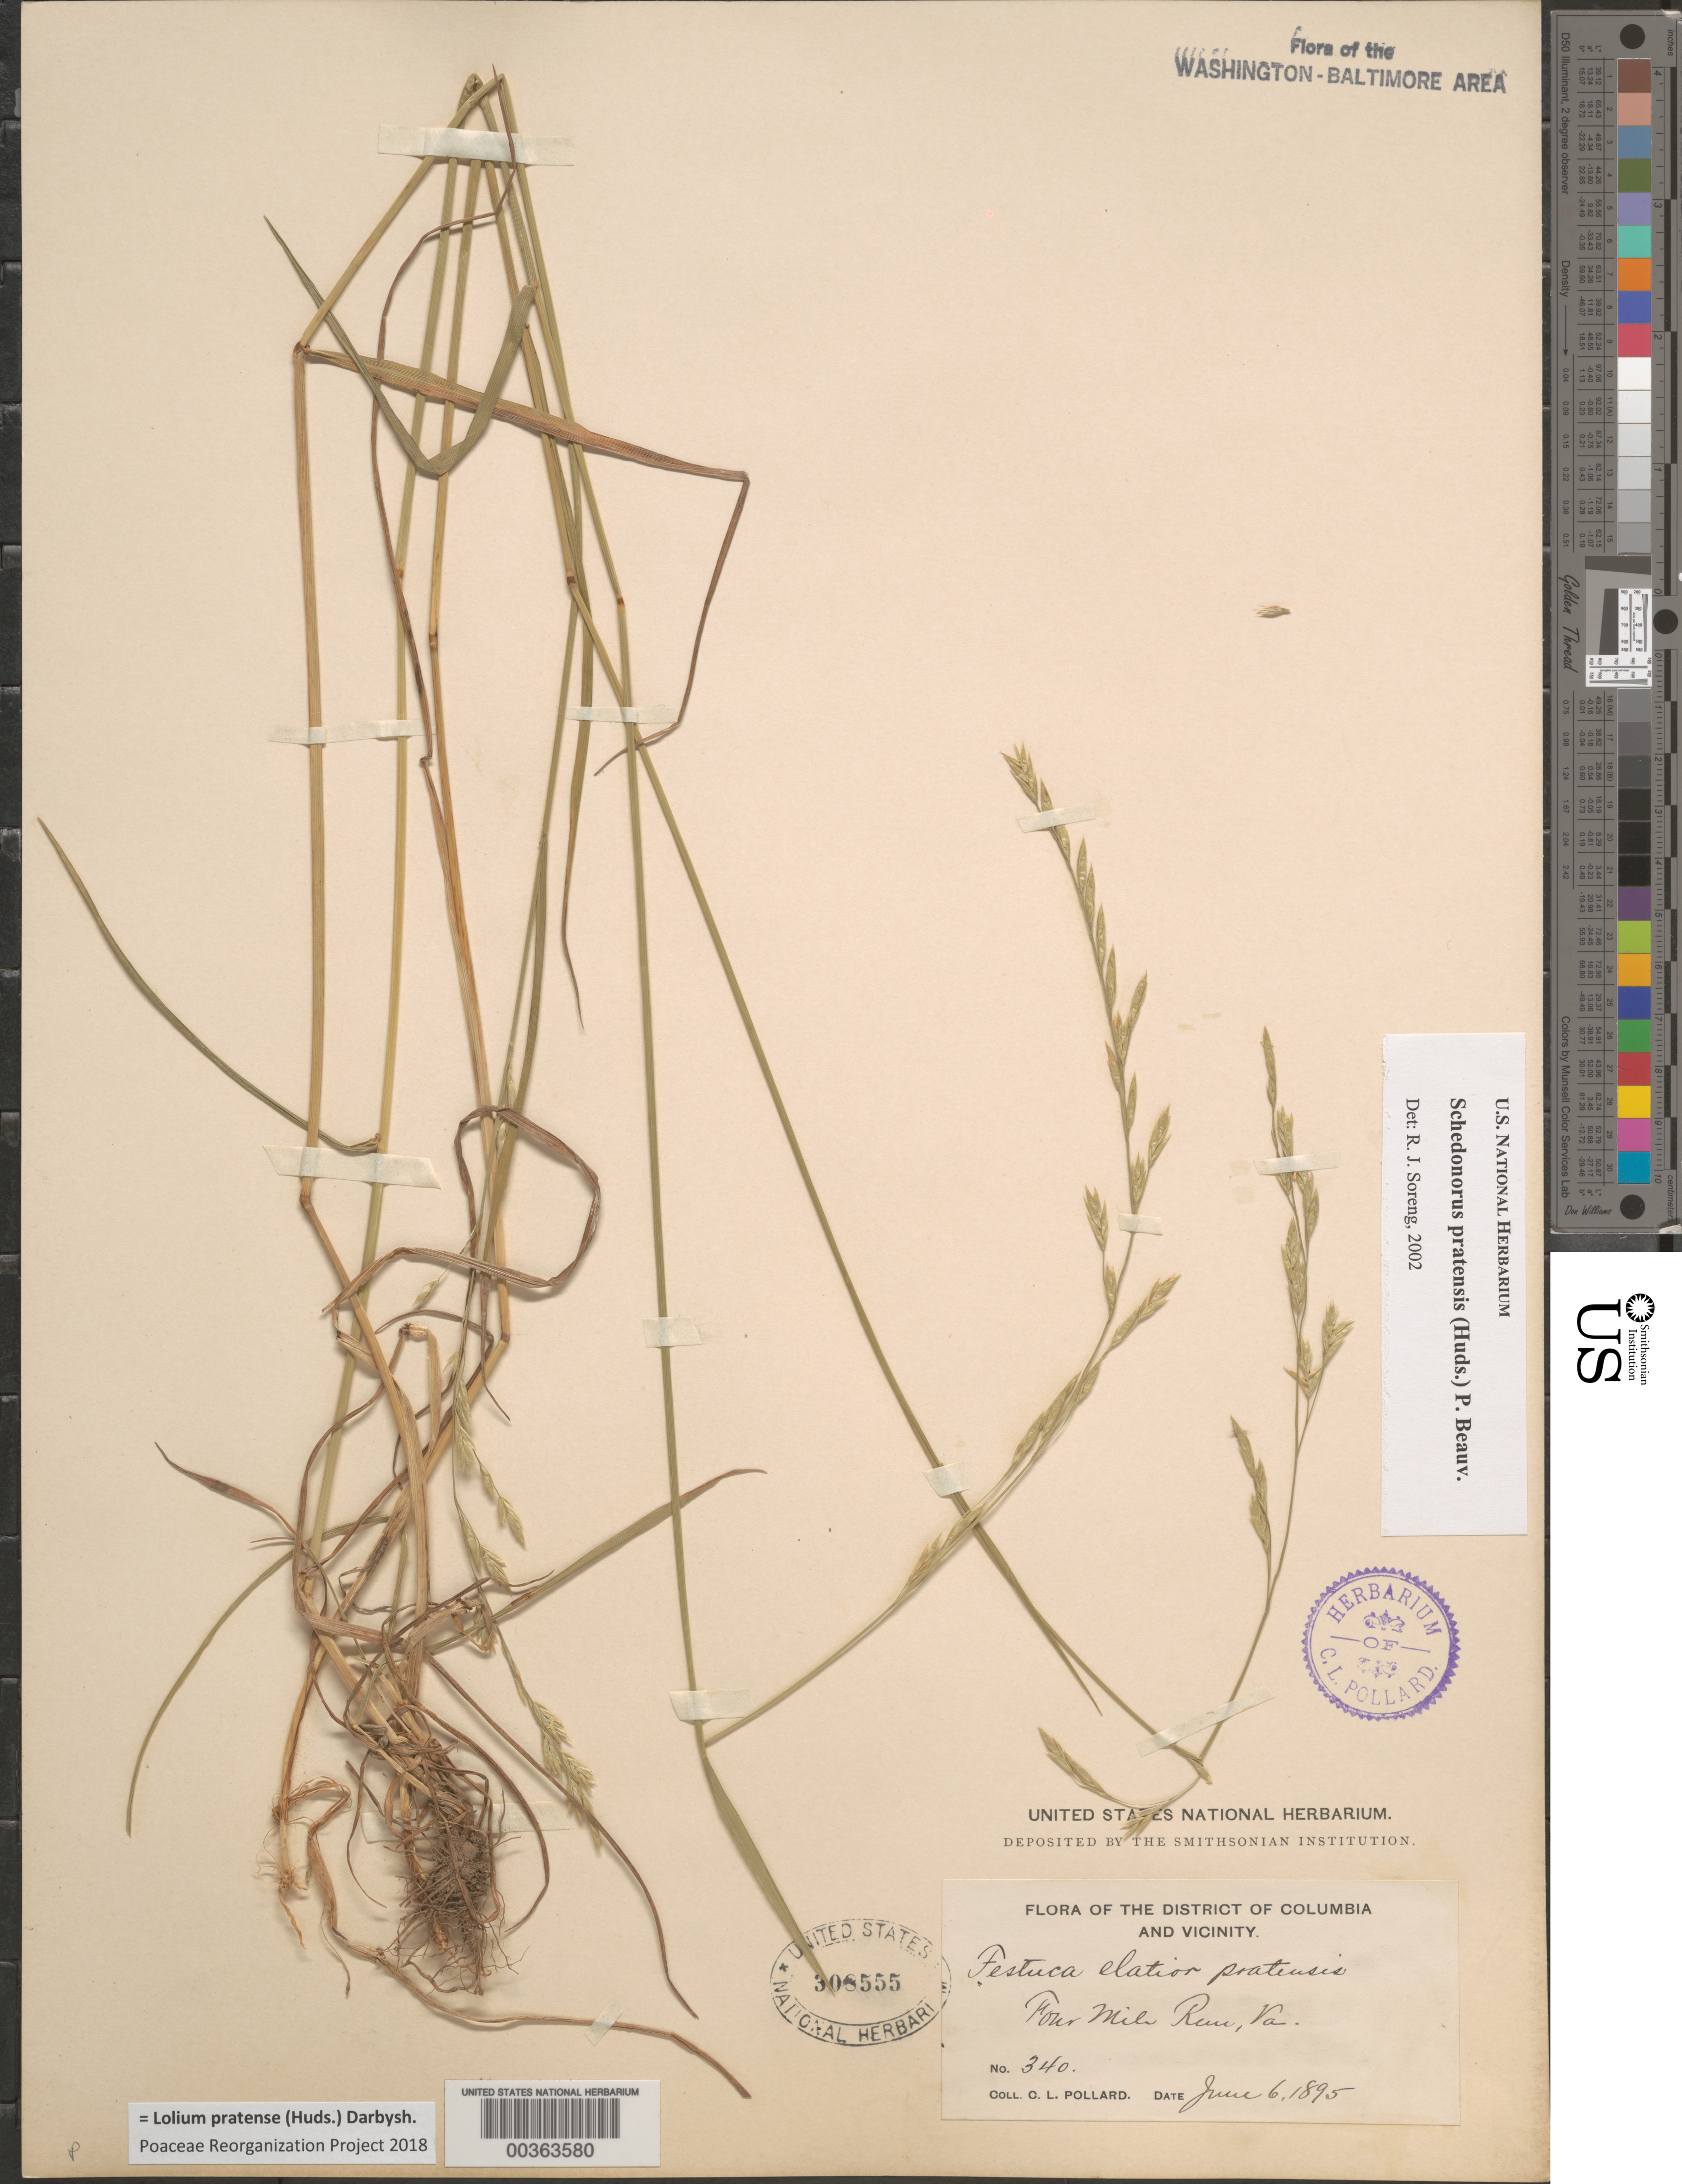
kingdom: Plantae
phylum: Tracheophyta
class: Liliopsida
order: Poales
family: Poaceae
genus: Lolium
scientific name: Lolium pratense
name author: (Huds.) Darbysh.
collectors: C. L. Pollard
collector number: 340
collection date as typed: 06 Jun 1895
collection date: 1895-06-06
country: United States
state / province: Virginia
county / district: Arlington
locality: Four Mile Run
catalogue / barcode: US 308555